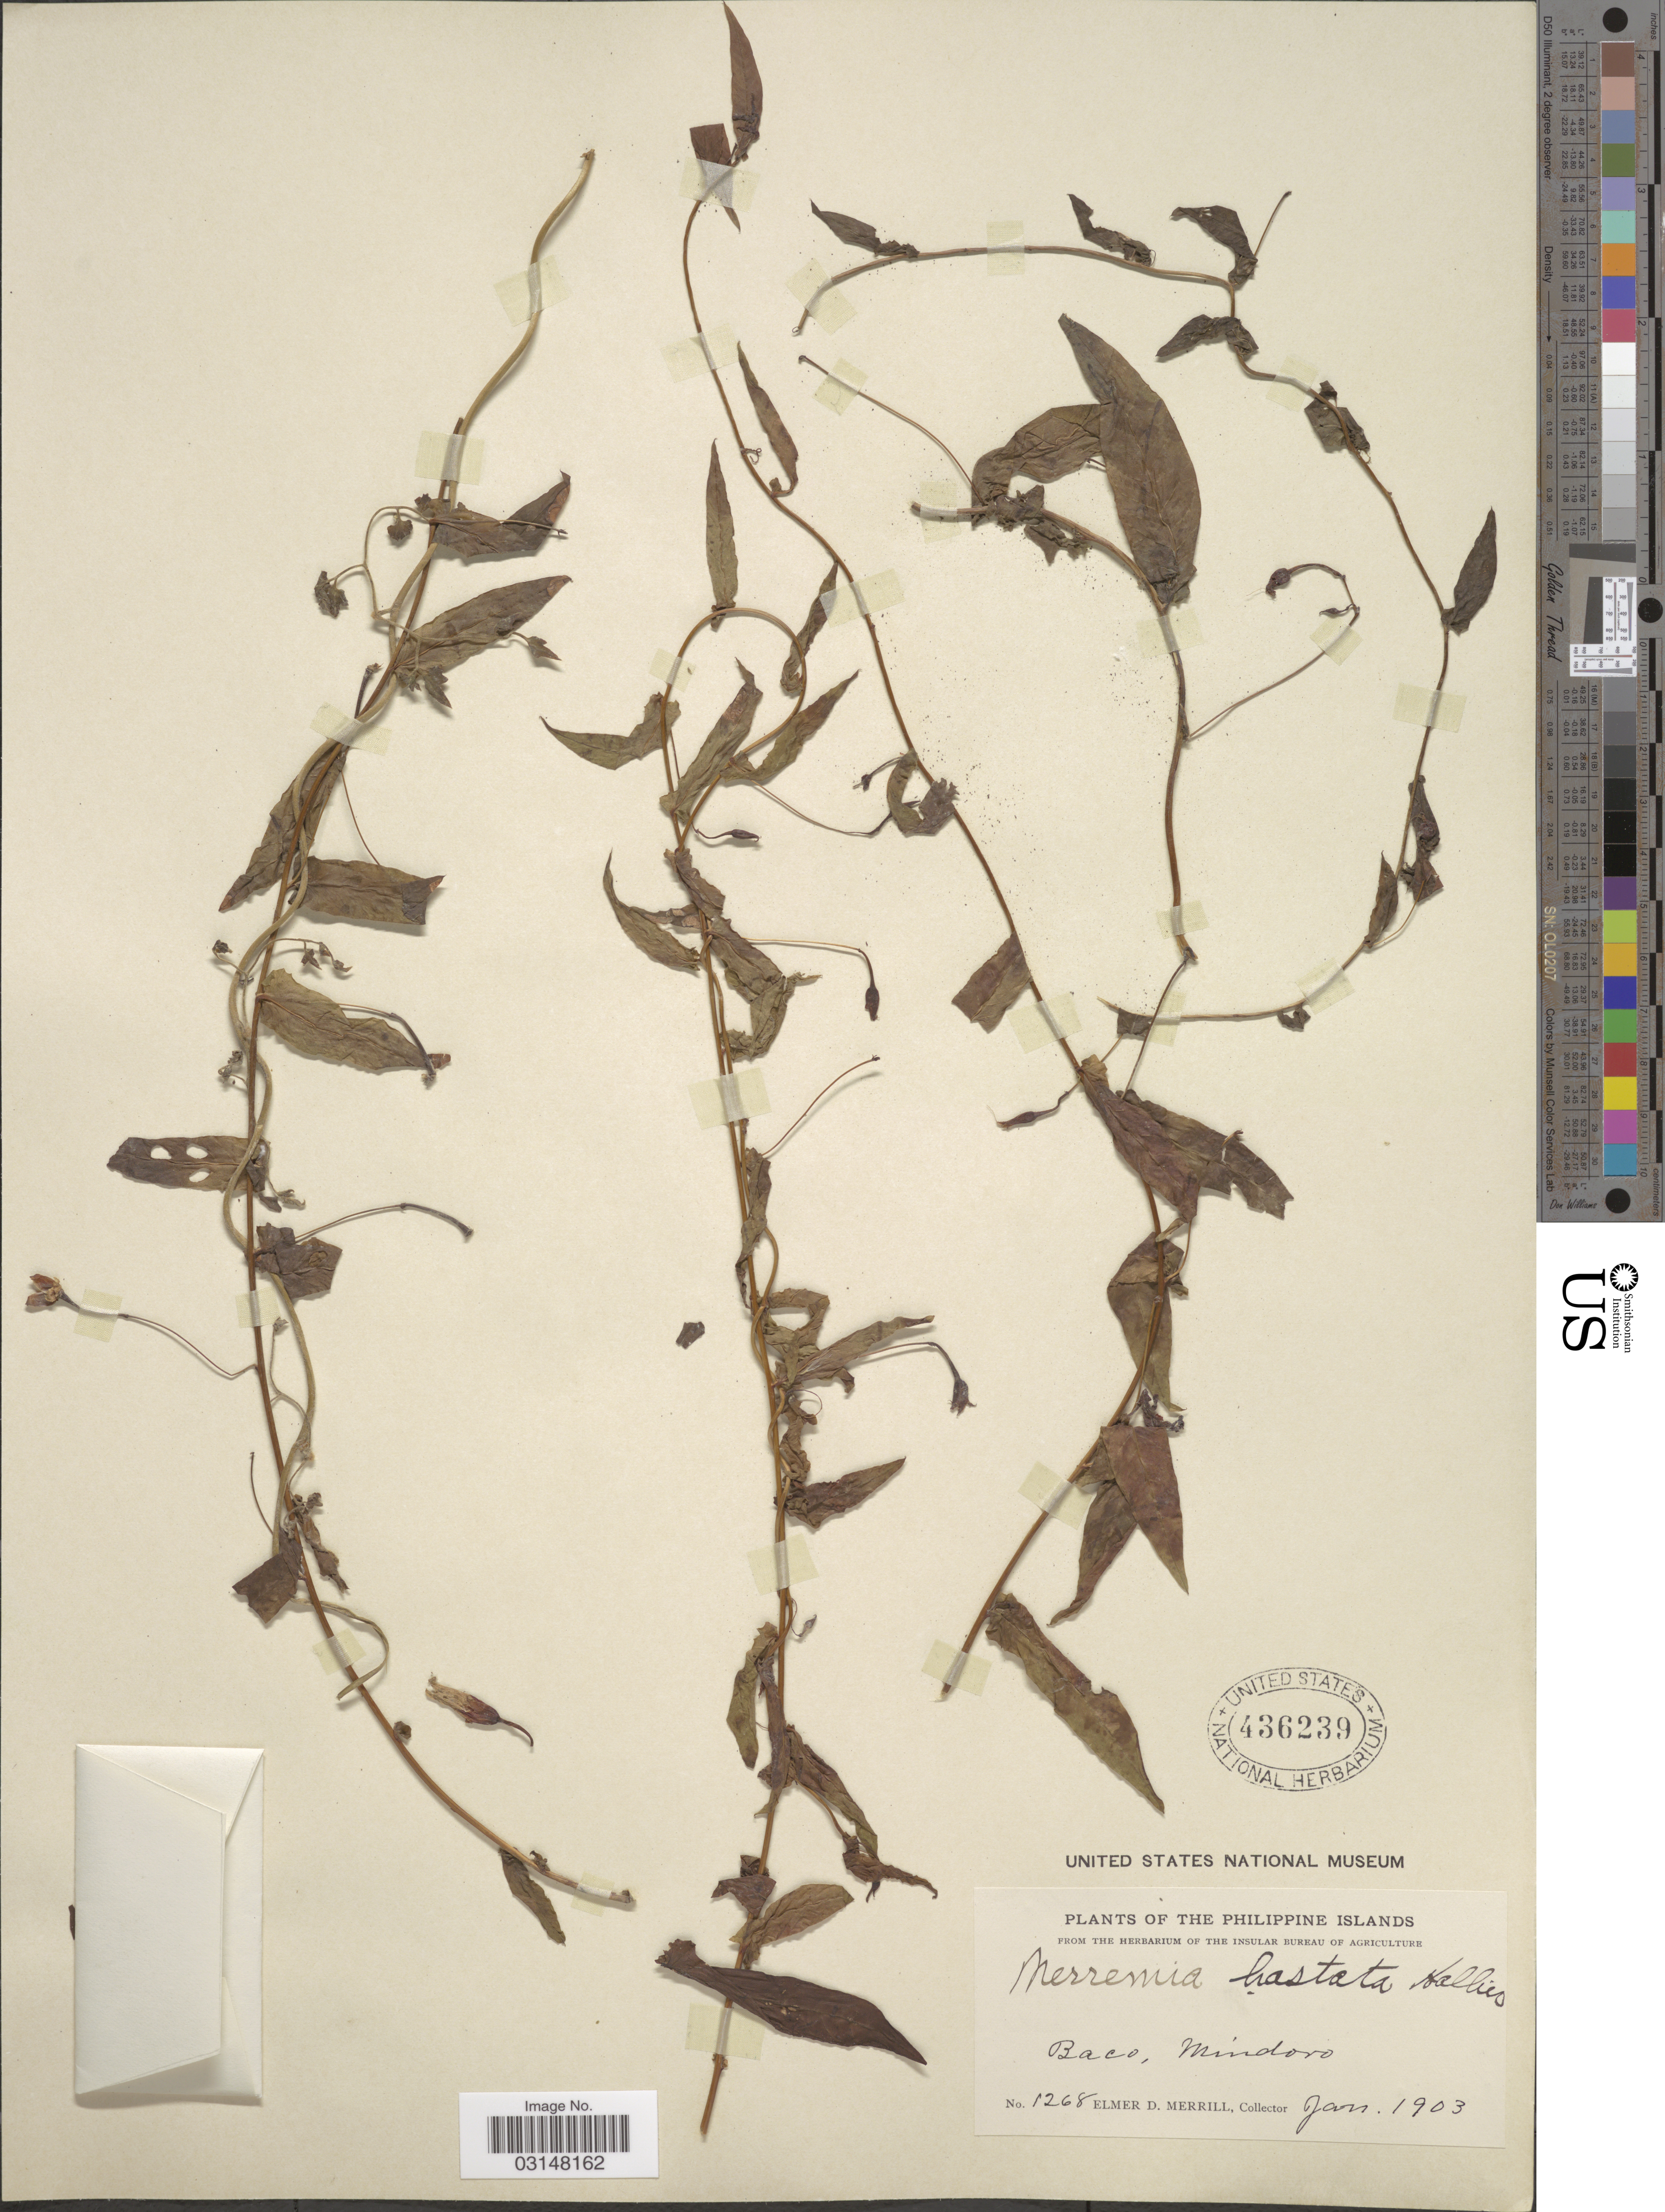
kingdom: Plantae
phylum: Tracheophyta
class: Magnoliopsida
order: Solanales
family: Convolvulaceae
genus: Xenostegia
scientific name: Xenostegia tridentata subsp. hastata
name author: (Ooststr.) Parmar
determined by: Strong, Mark T., (BOT), Smithsonian Institution - National Museum of Natural History (UNITED STATES)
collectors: E. D. Merrill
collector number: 1268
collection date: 1903-01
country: Philippines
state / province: Mimaropa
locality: Baco, Mindoro.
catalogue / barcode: US 436239